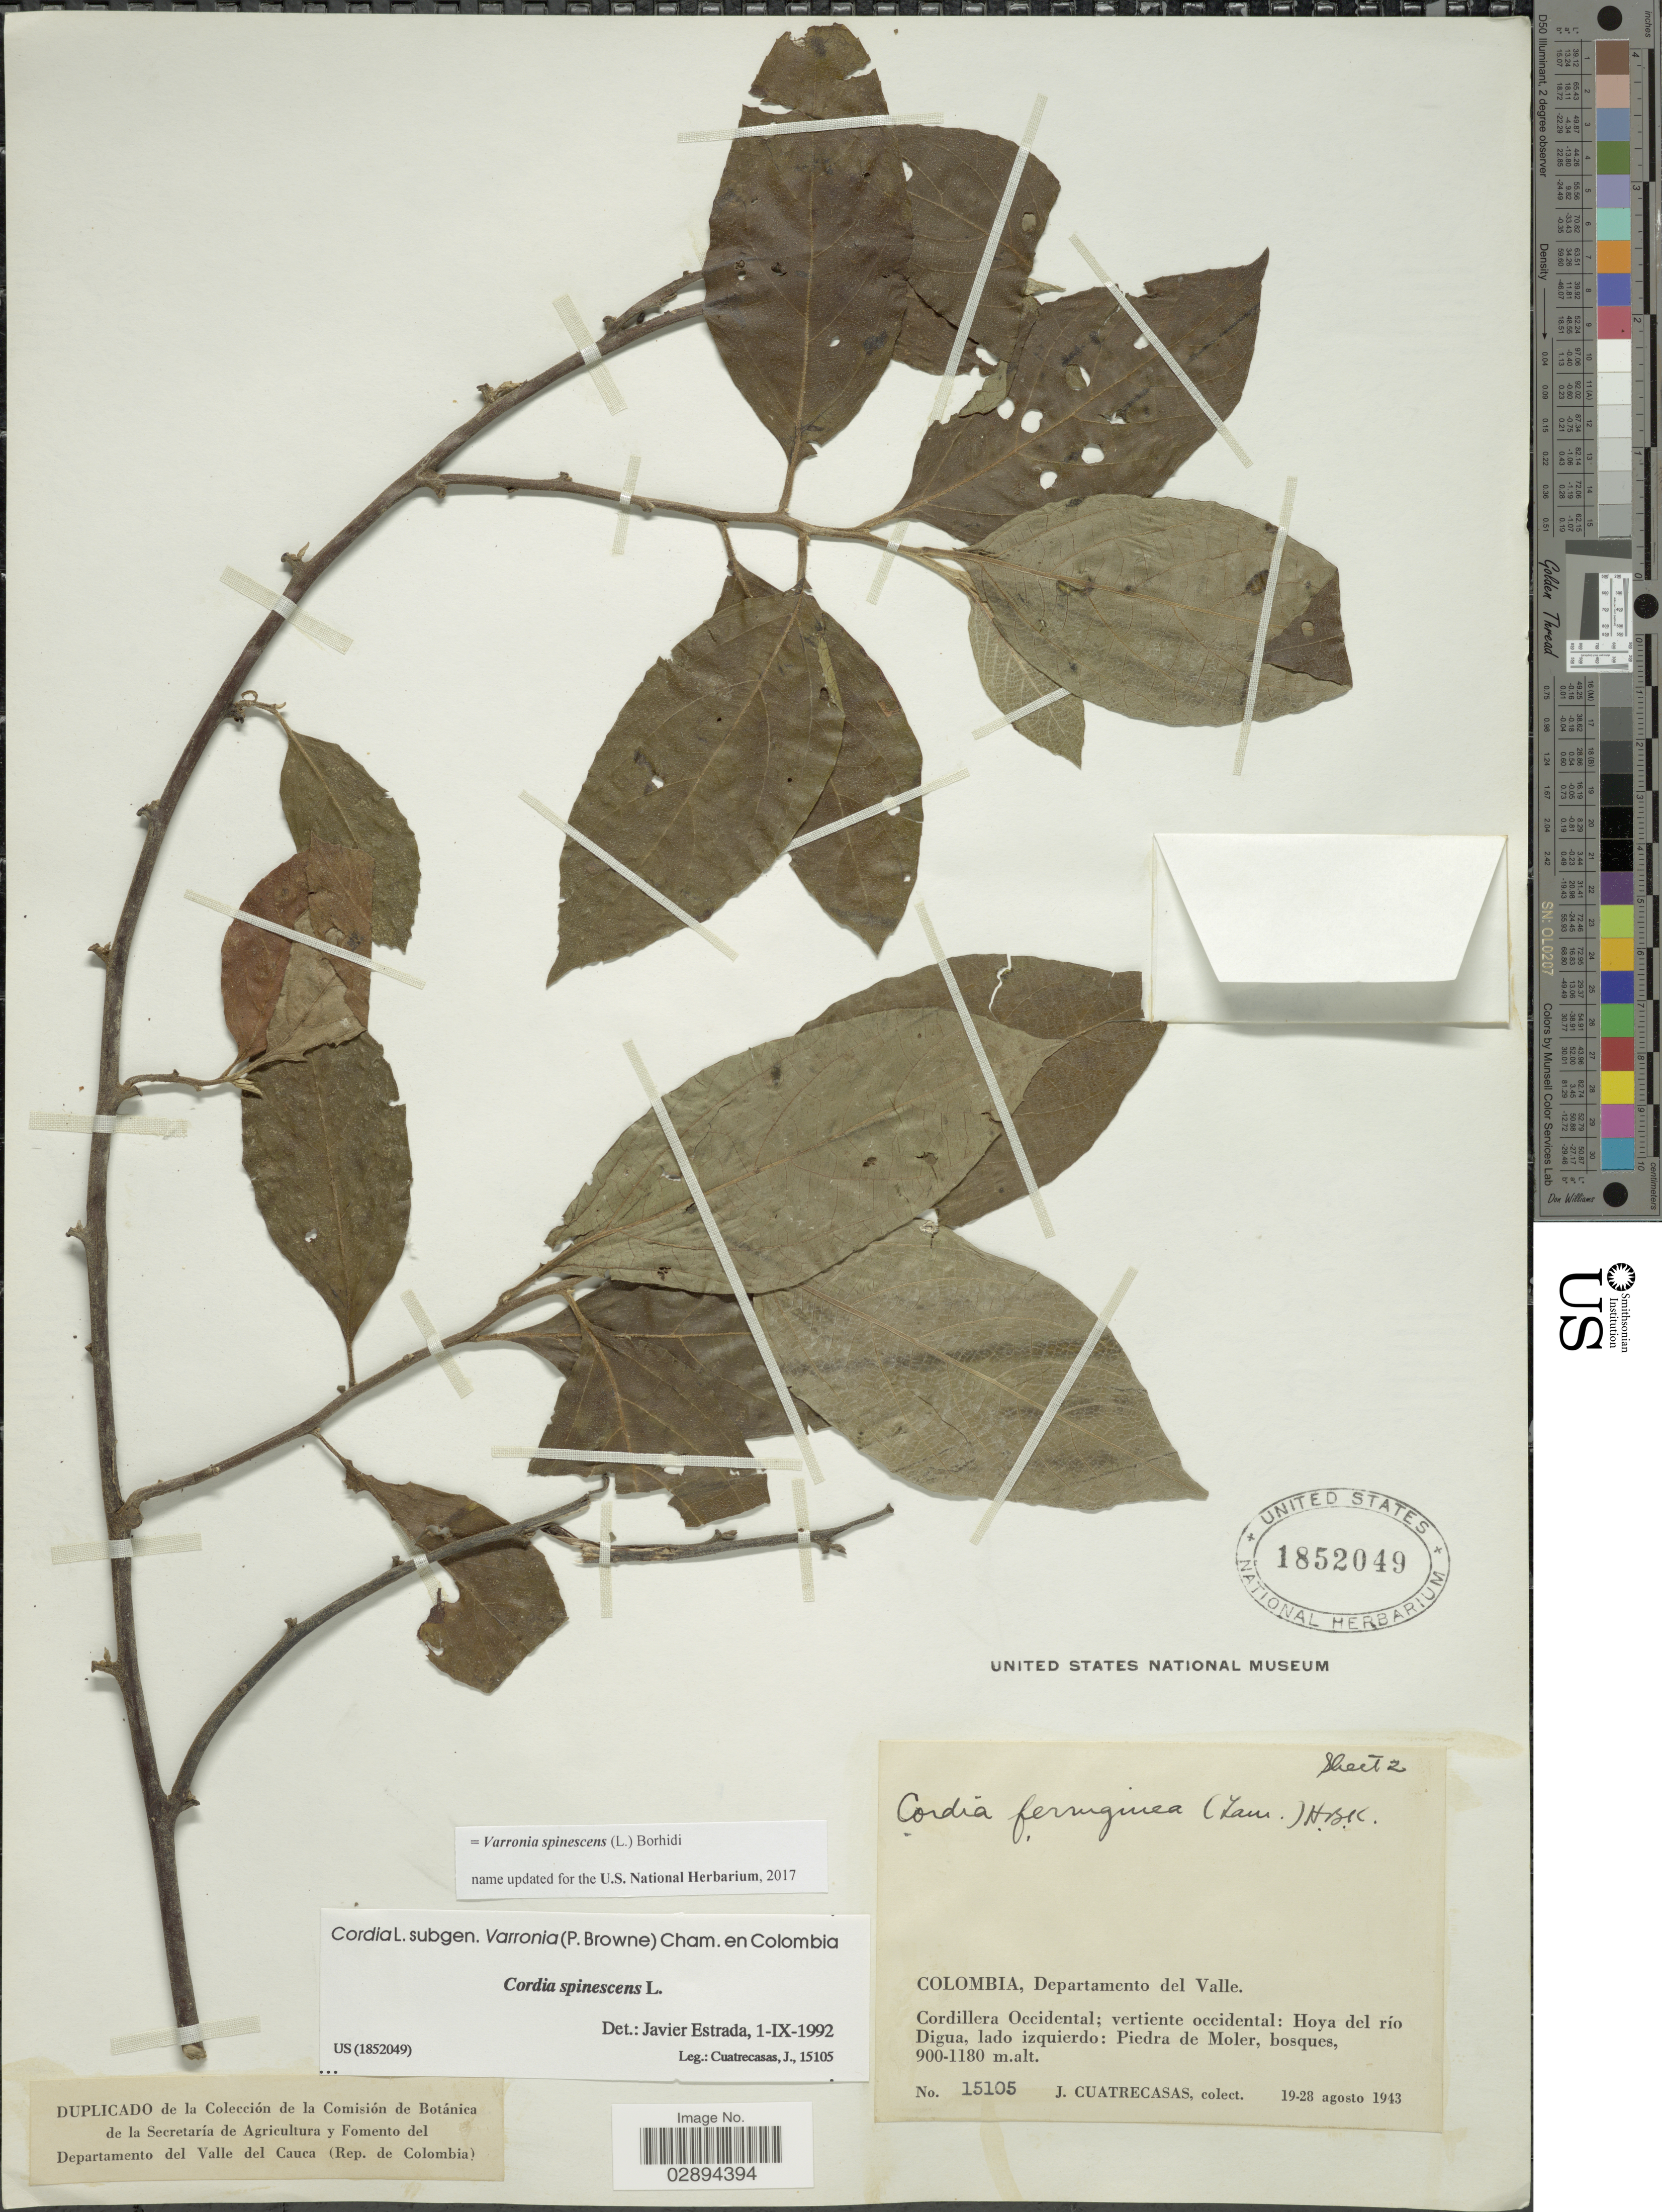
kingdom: Plantae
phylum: Tracheophyta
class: Magnoliopsida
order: Boraginales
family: Cordiaceae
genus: Varronia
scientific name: Varronia spinescens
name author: (L.) Borhidi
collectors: J. Cuatrecasas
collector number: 15105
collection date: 1943-08-19/1943-08-28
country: Colombia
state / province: Valle del Cauca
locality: Departamento del Valle, Cordillera Occidental, vertiente occidental, Hoya del río Digua, lado izquierdo, Piedra de Moler.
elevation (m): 900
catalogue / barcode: US 1852049